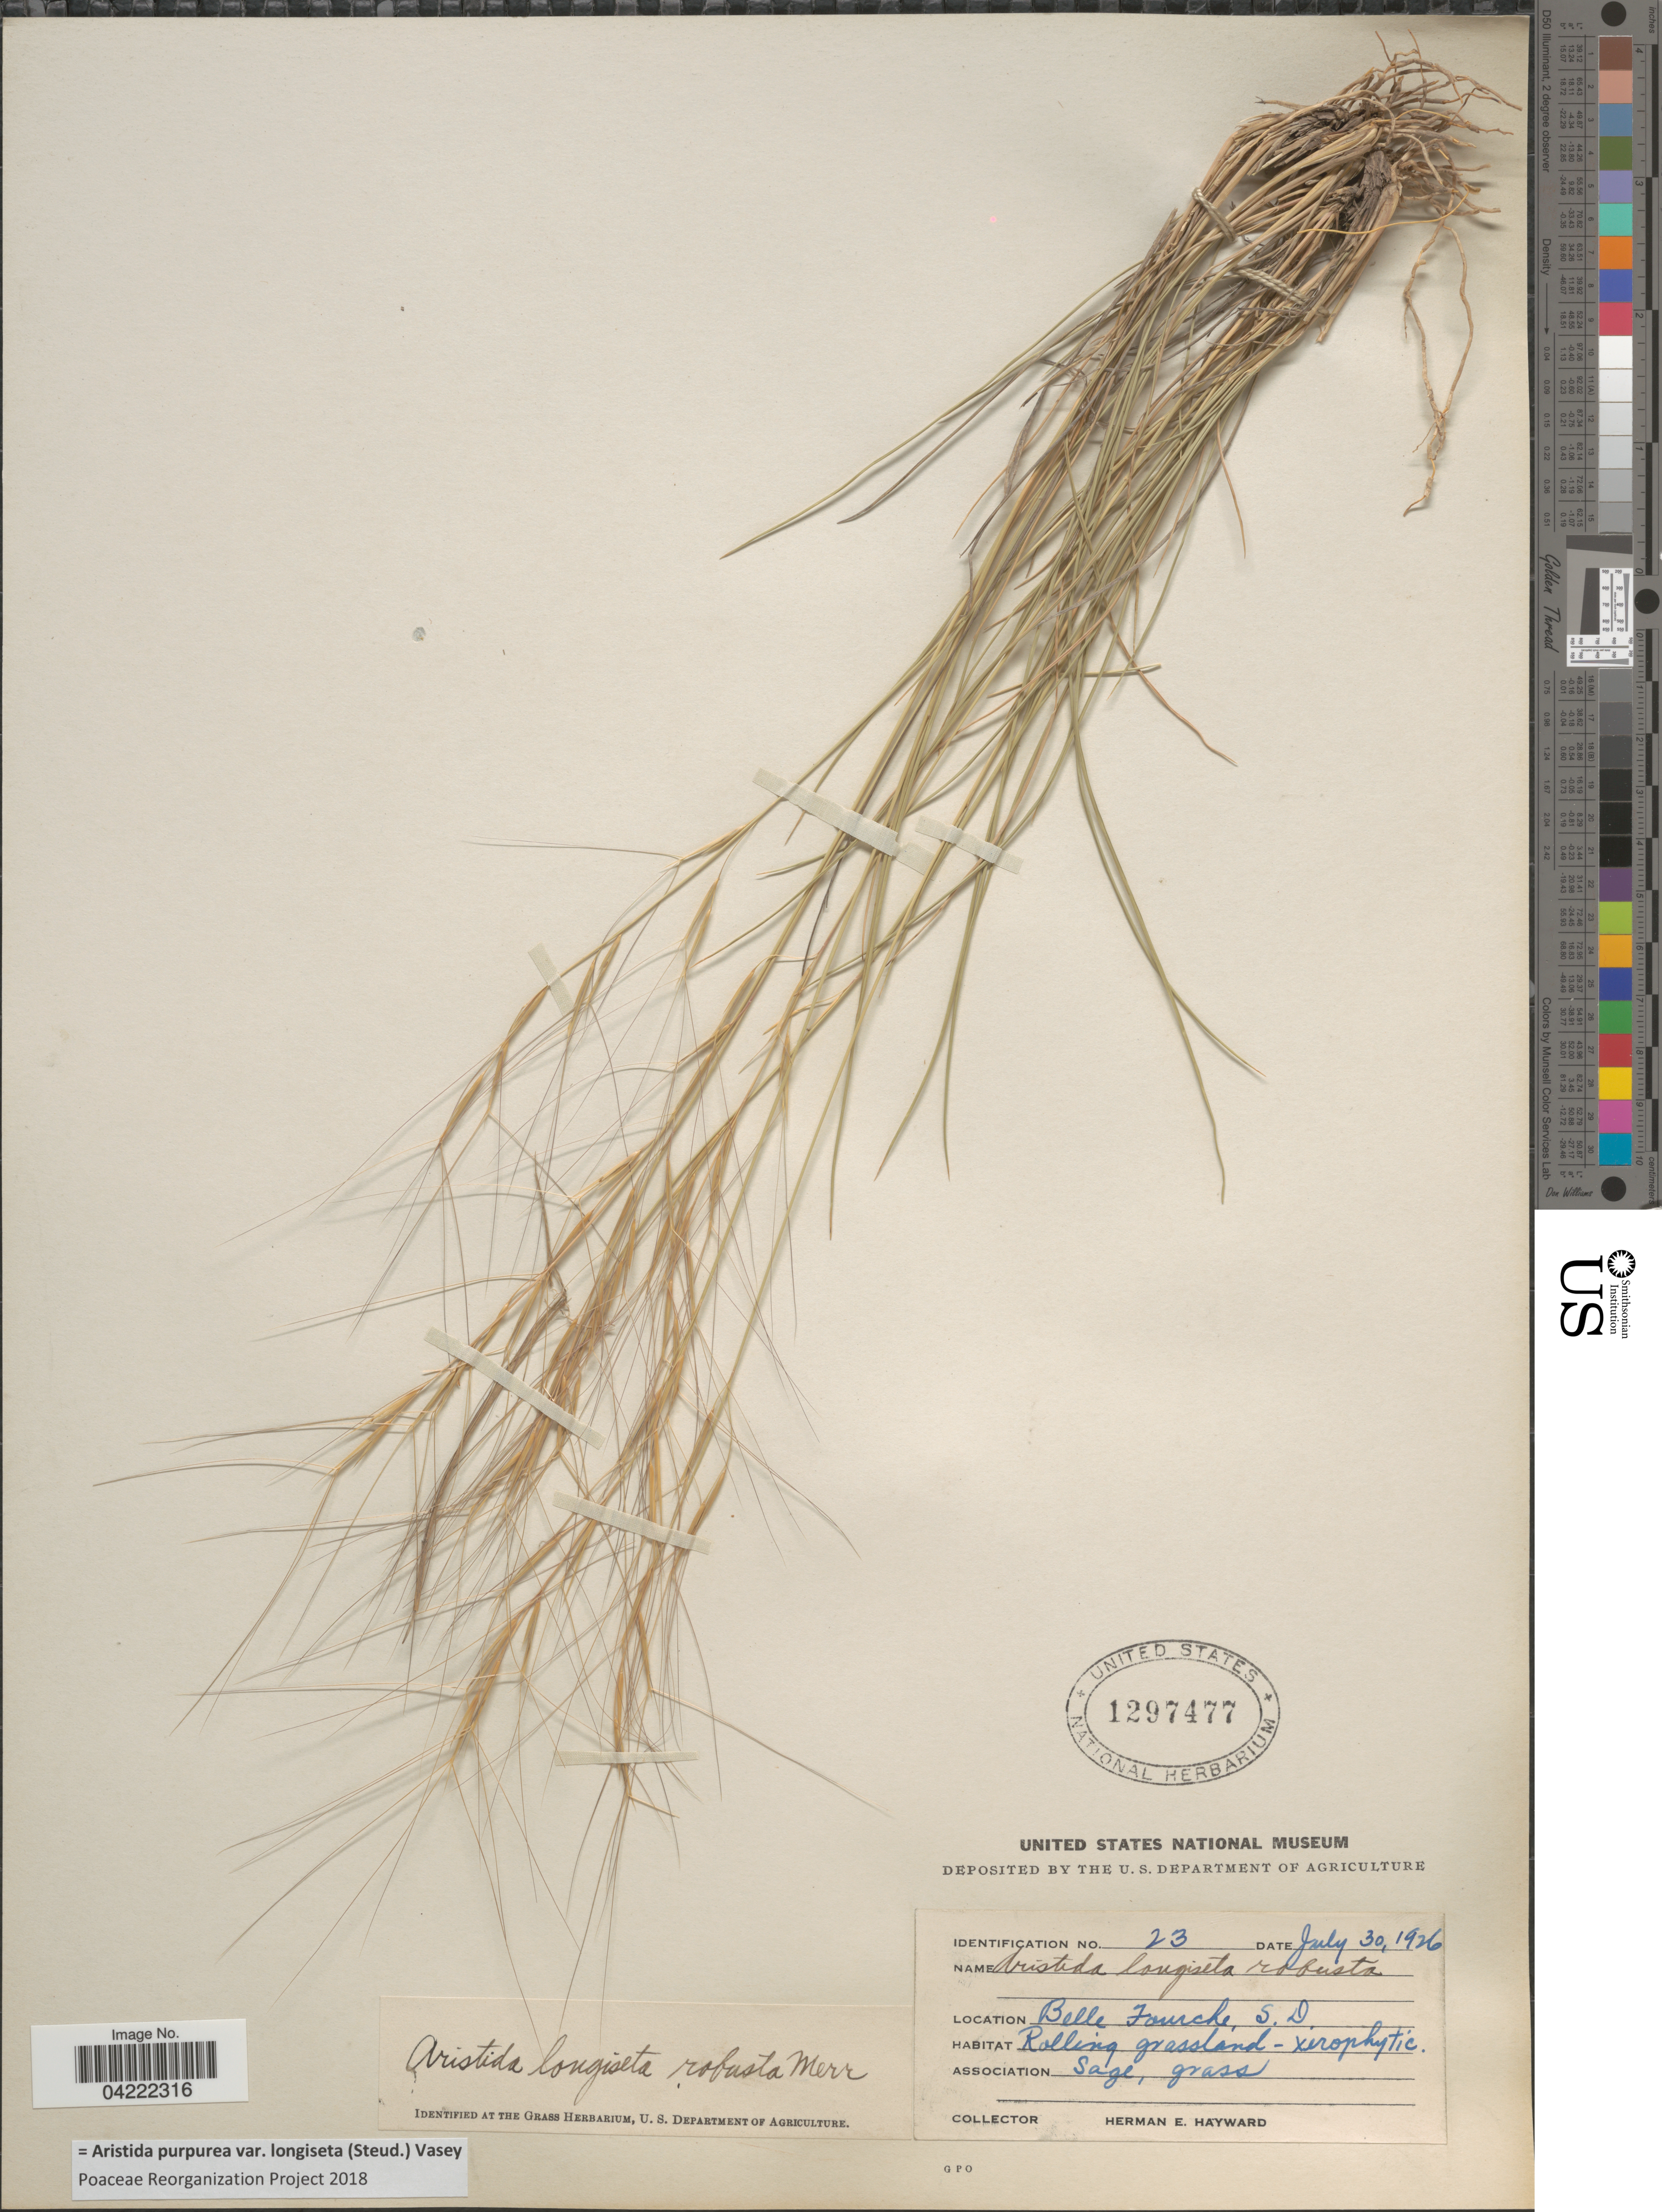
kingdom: Plantae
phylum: Tracheophyta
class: Liliopsida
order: Poales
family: Poaceae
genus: Aristida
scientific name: Aristida purpurea var. longiseta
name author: (Steud.) Vasey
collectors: H. Hayward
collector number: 23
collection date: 1926-07-30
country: United States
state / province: South Dakota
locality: Belle Fourche. Rolling grassland.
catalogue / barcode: US 1297477